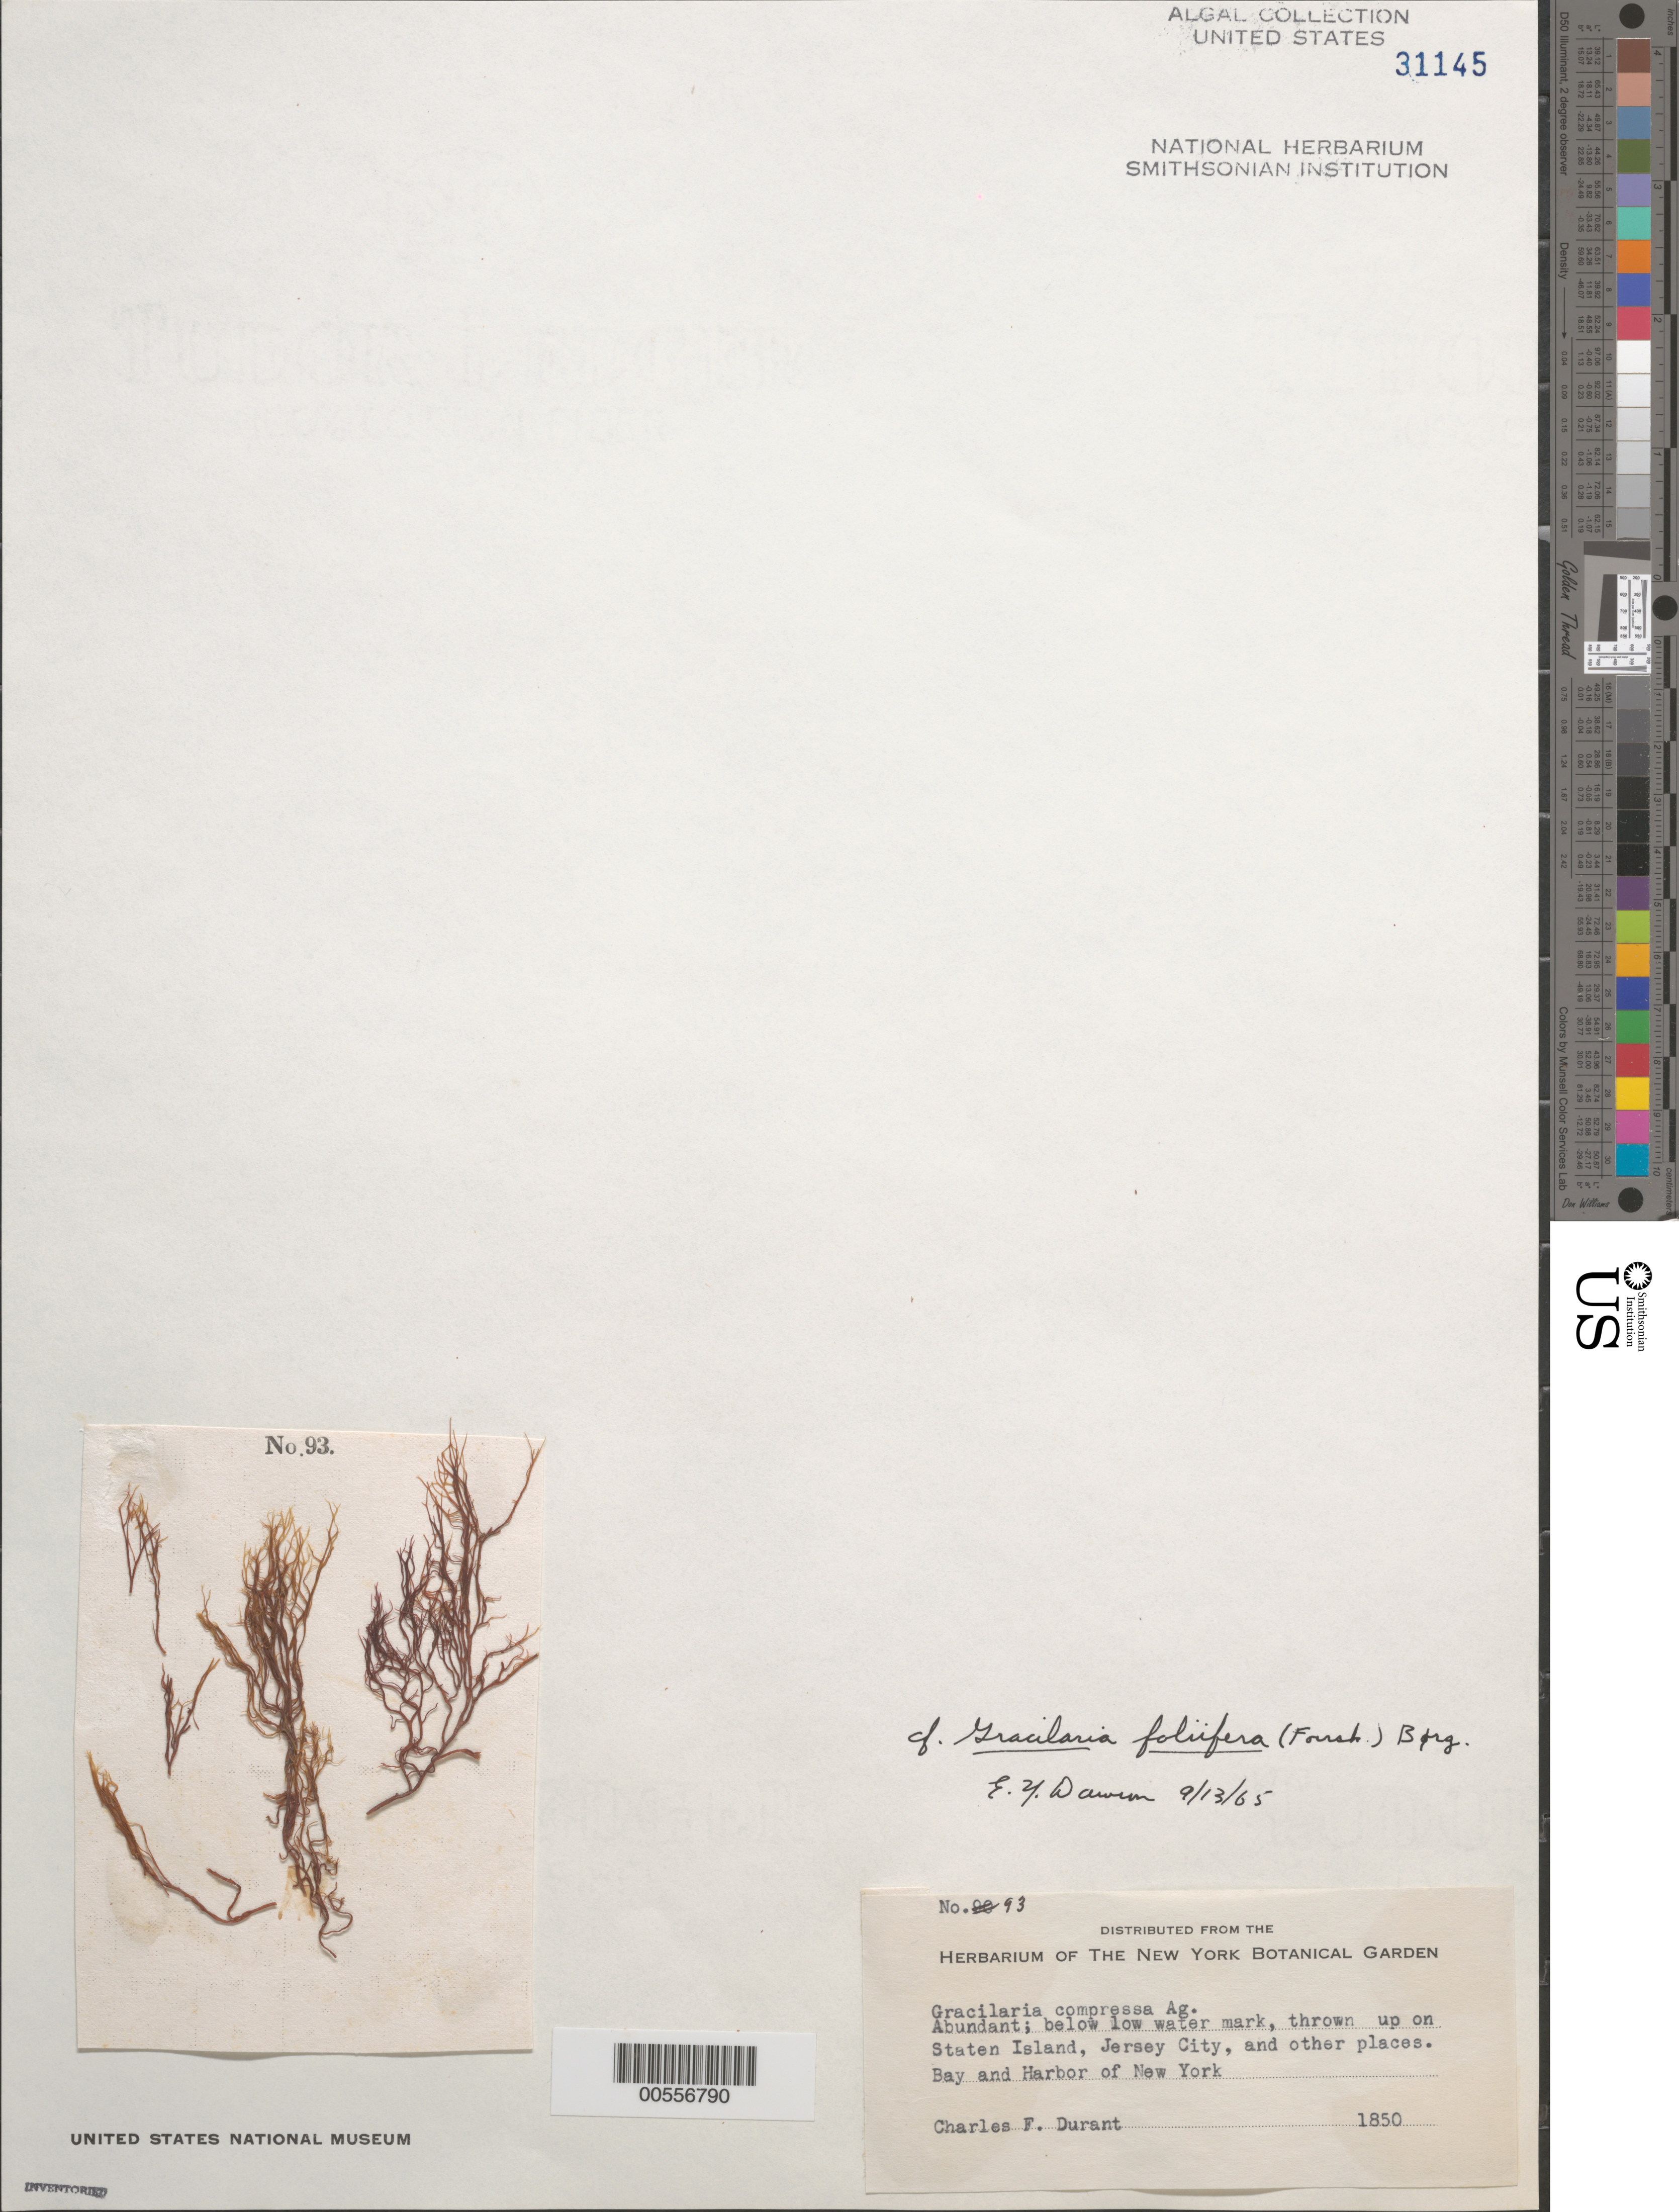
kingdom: Plantae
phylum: Rhodophyta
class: Florideophyceae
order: Gracilariales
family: Gracilariaceae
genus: Gracilaria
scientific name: Gracilaria foliifera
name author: (Forssk.) Børgesen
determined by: Dawson, E. Y.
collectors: C. Durant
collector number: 93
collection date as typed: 1850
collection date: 1850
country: United States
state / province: New Jersey / New York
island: Staten Island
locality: Jersey City, etc., New York Bay and Harbor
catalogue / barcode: US 31145